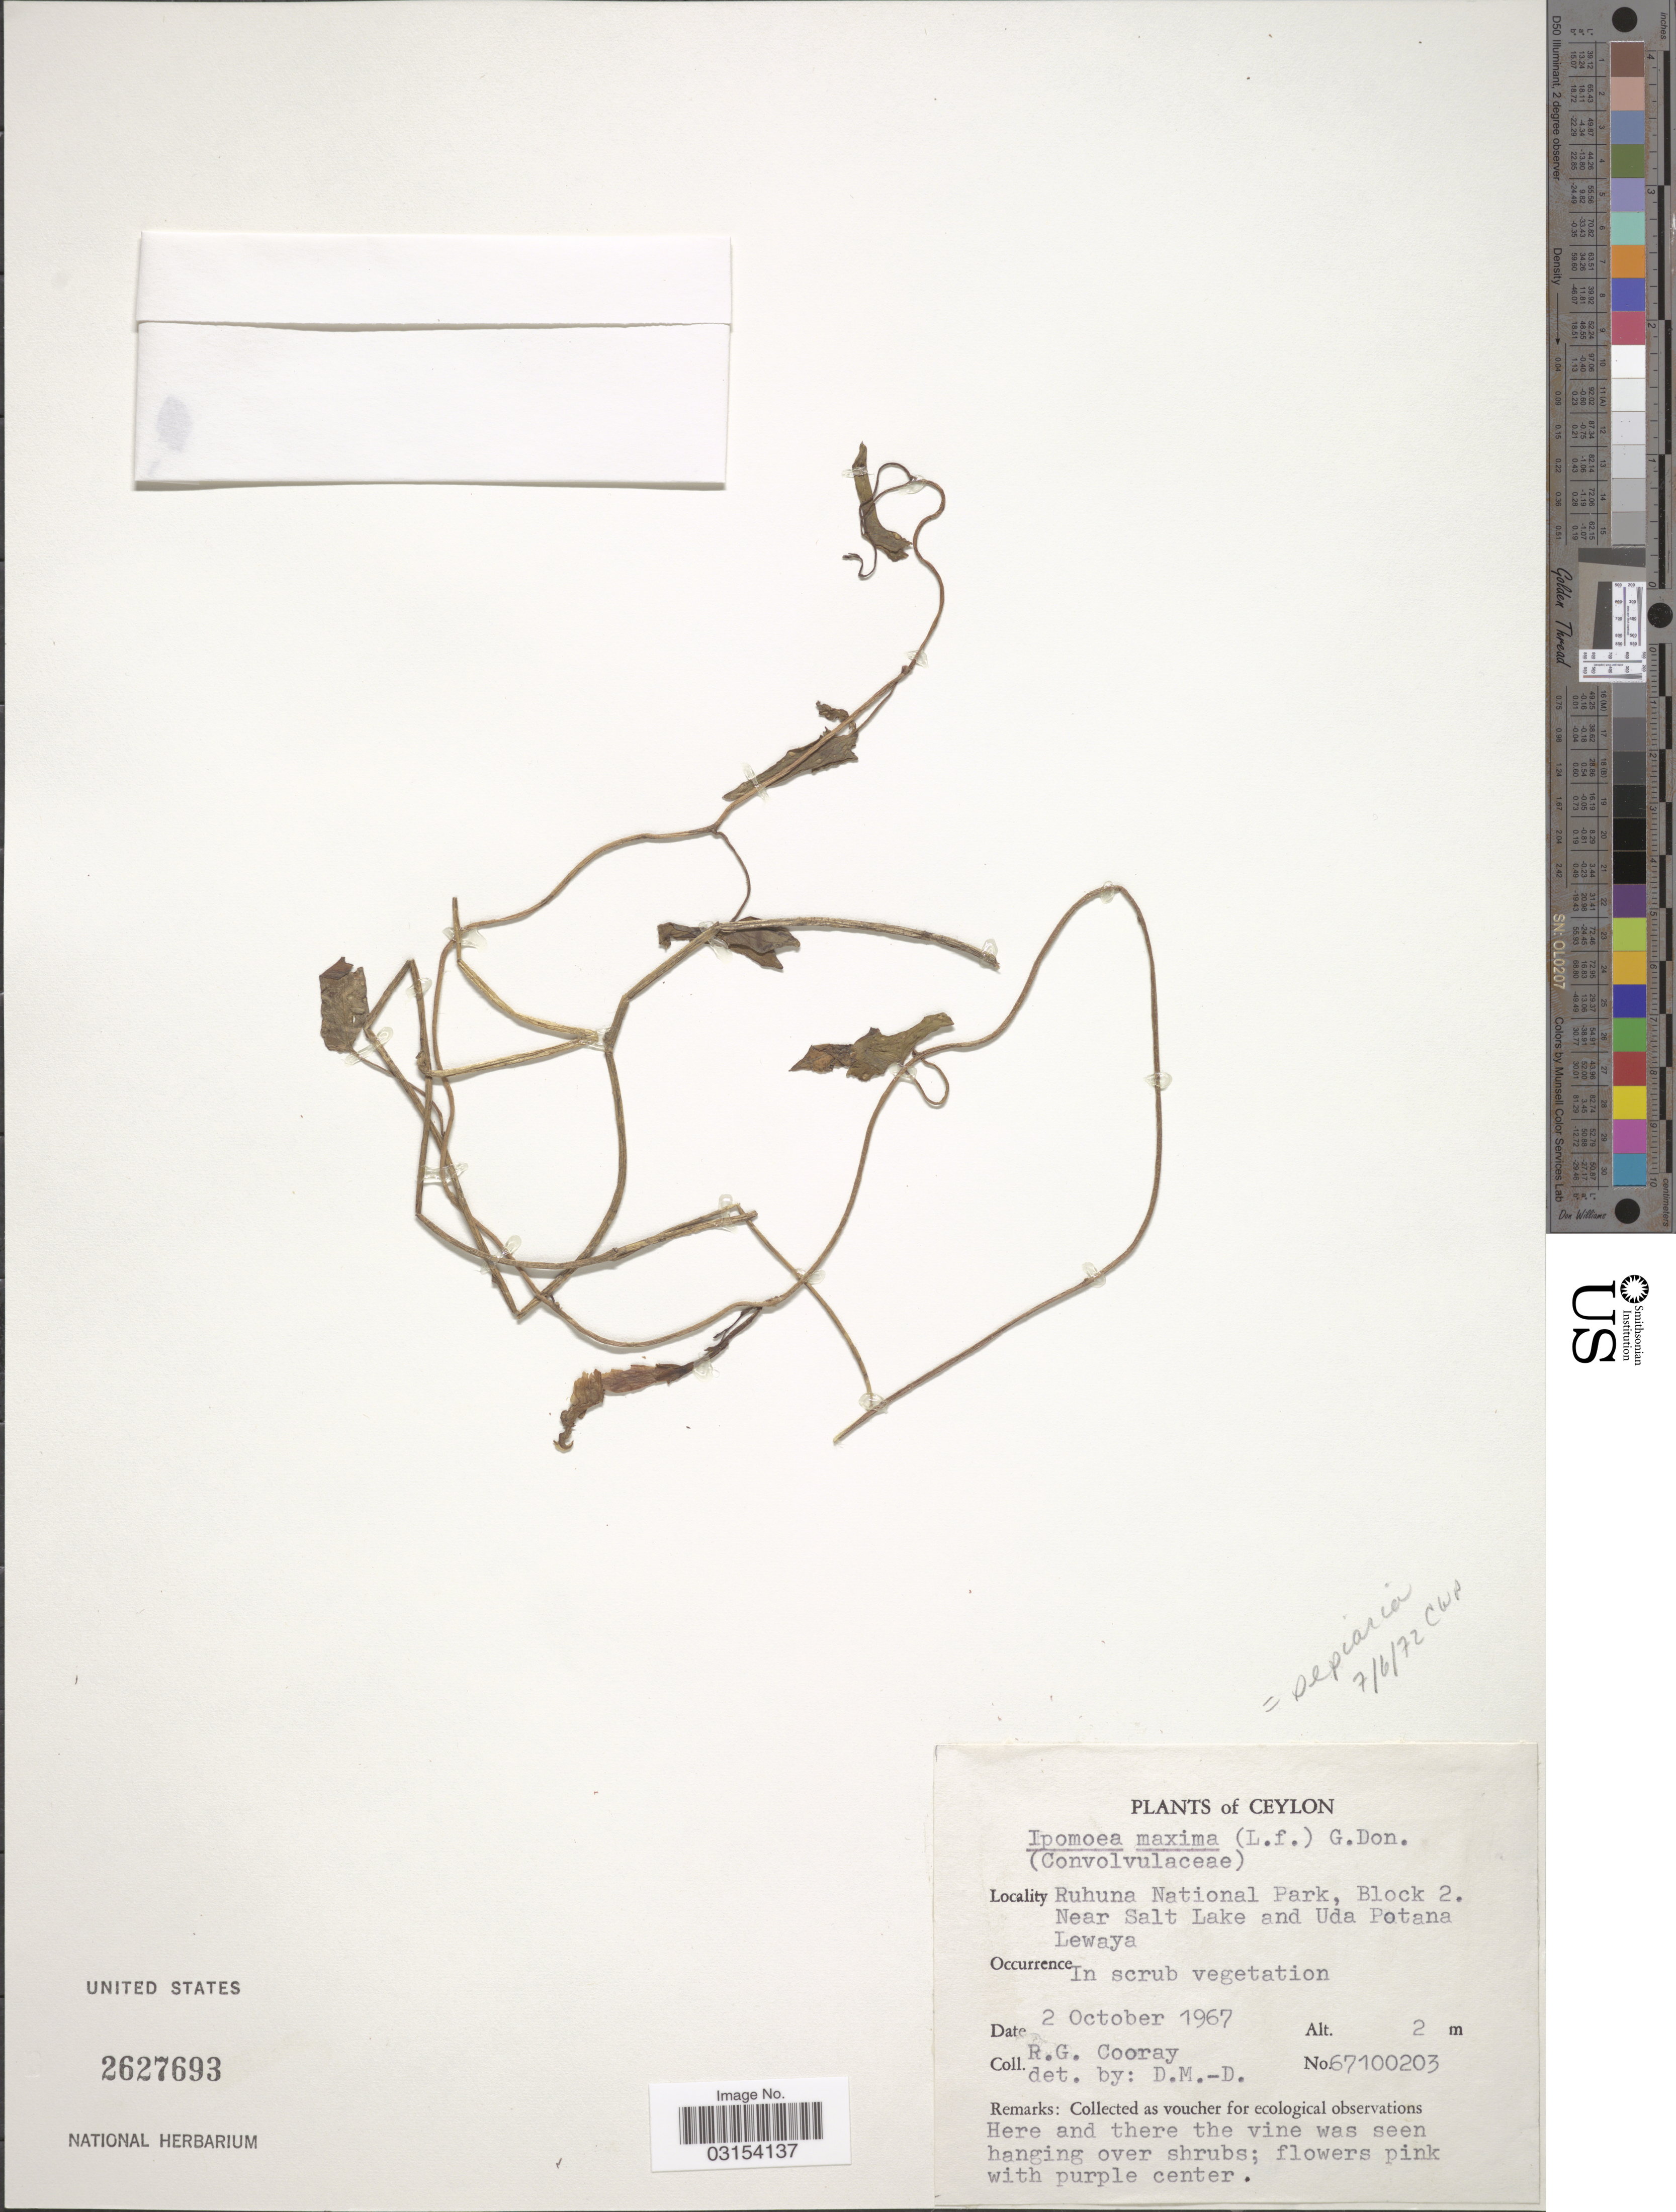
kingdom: Plantae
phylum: Tracheophyta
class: Magnoliopsida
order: Solanales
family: Convolvulaceae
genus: Ipomoea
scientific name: Ipomoea sepiaria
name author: Koenig ex Roxb.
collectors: R. Cooray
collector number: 67100203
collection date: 1967-10-02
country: Sri Lanka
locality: Ceylon, Ruhuna National Park, Block 2, Near Salt Lake and Uda Potana Lewaya.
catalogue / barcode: US 2627693